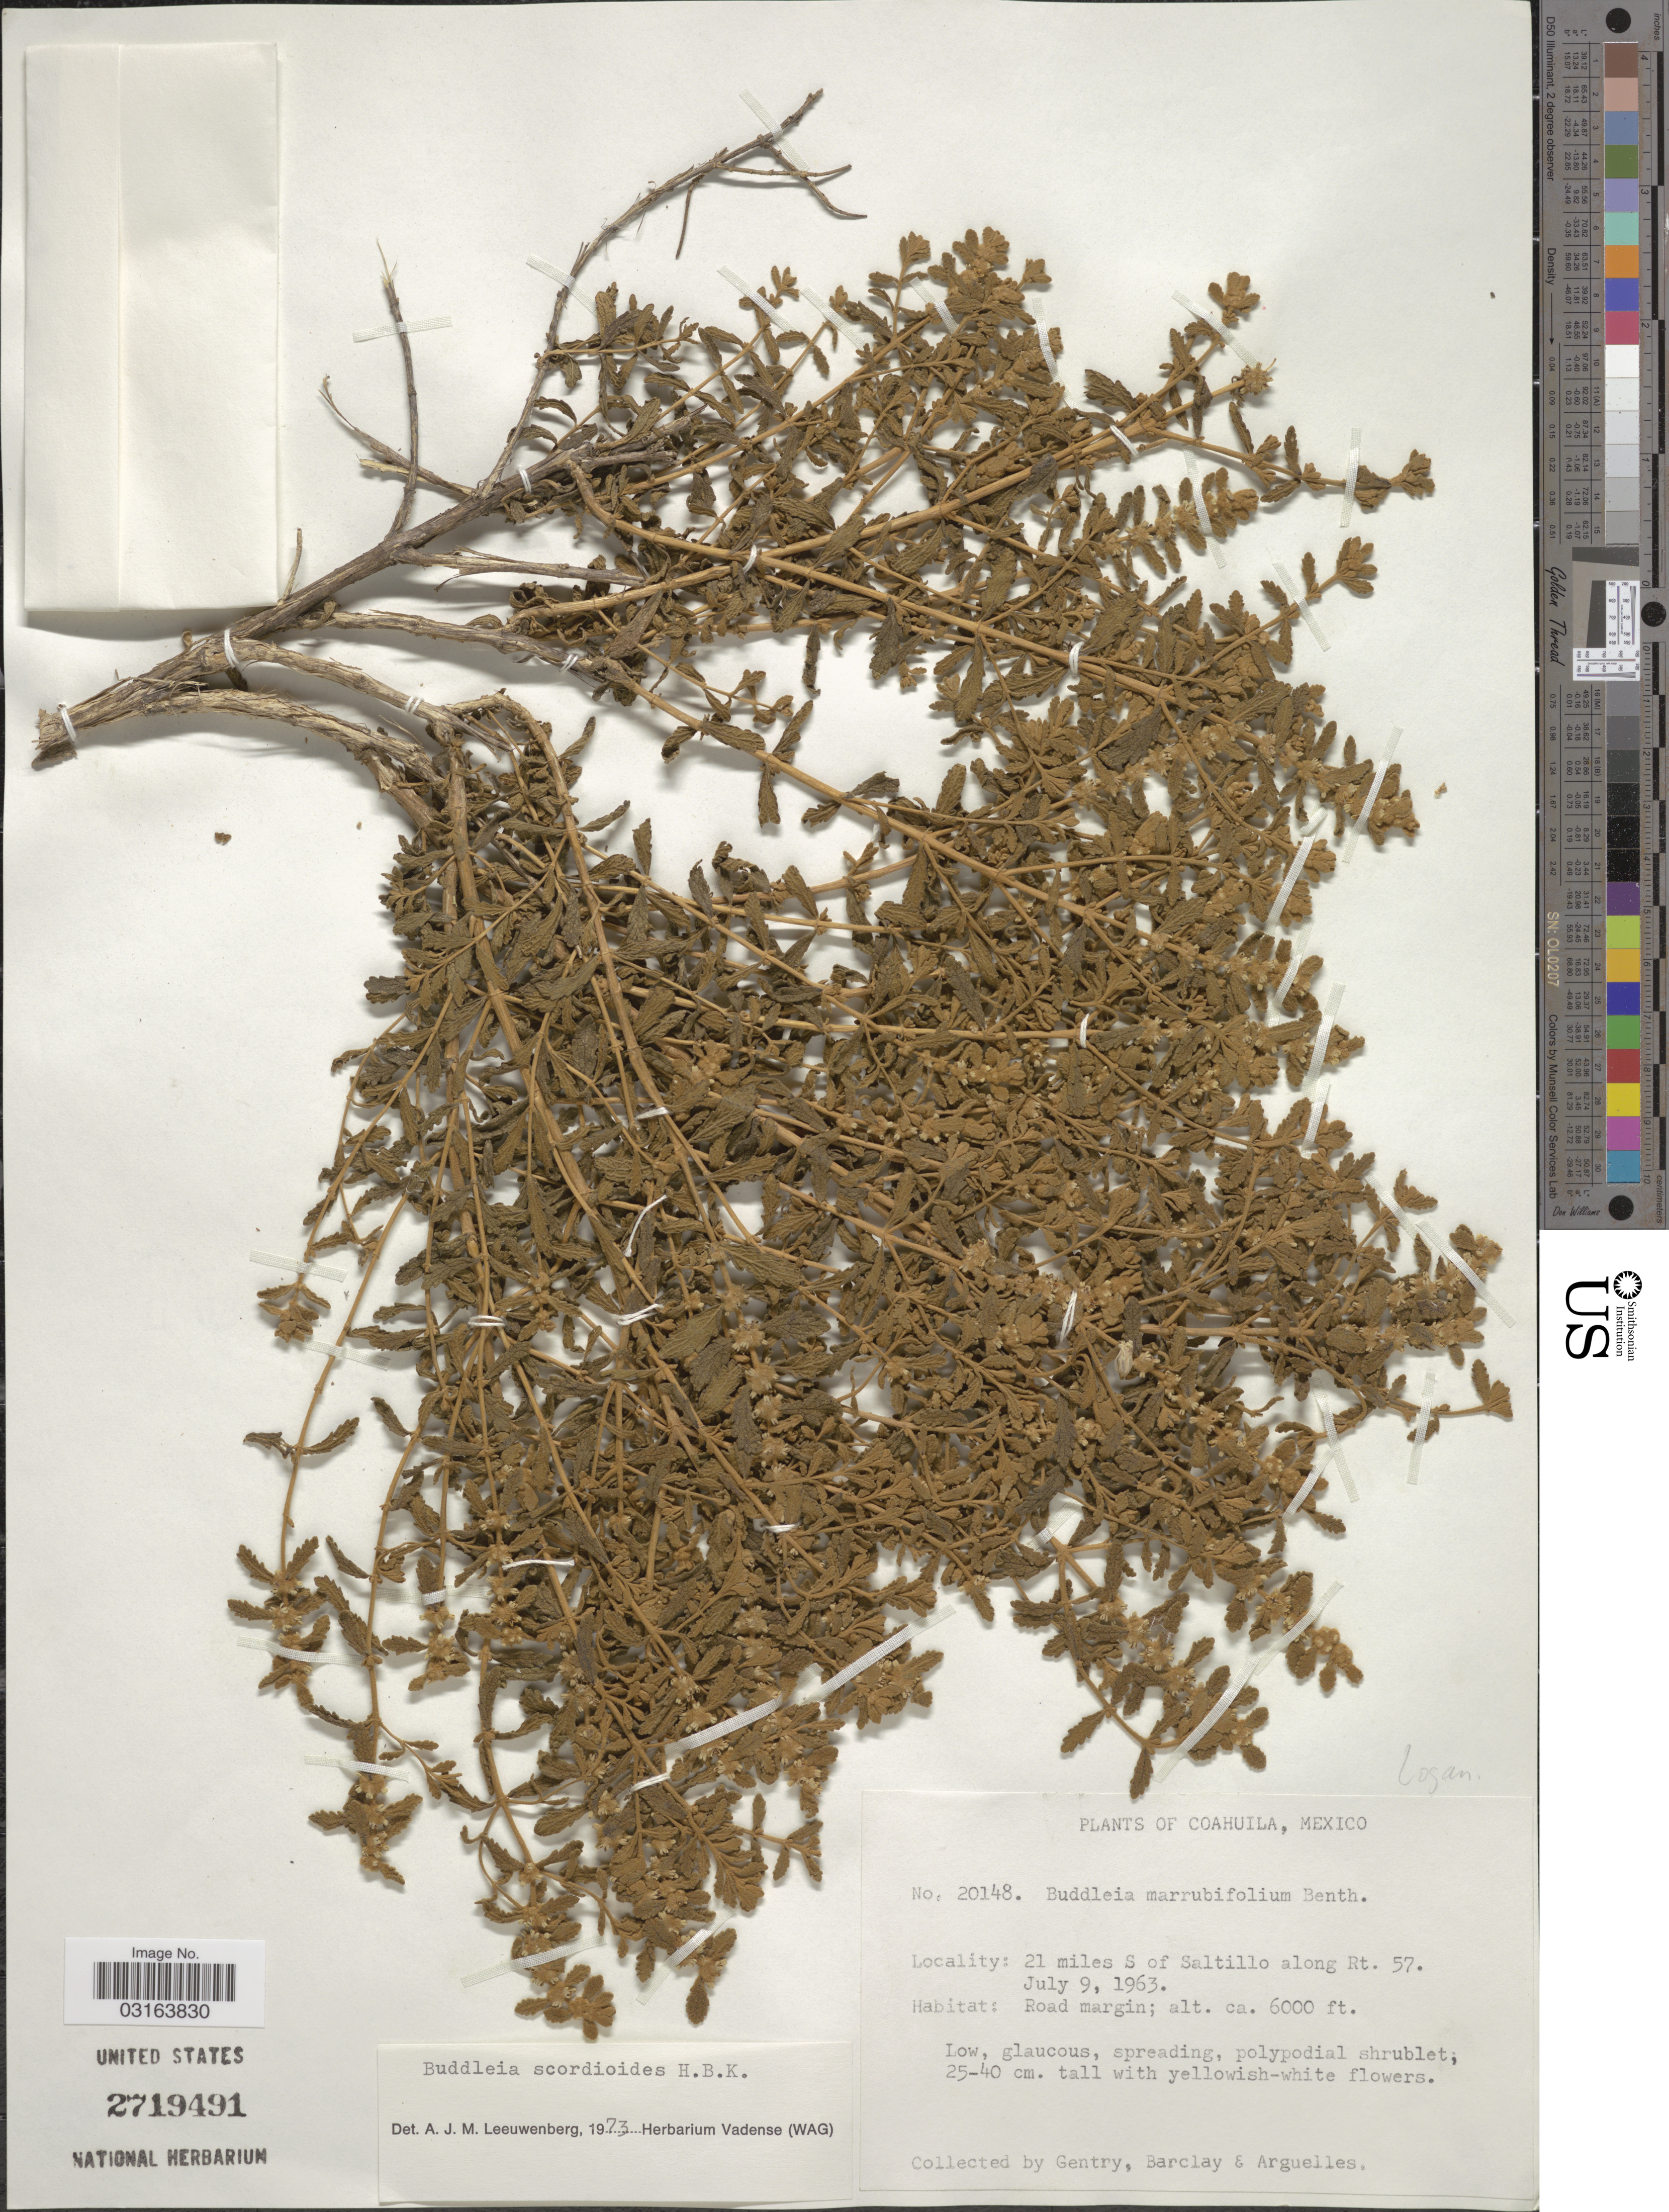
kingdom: Plantae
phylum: Tracheophyta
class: Magnoliopsida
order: Lamiales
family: Scrophulariaceae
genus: Buddleja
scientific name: Buddleja scordioides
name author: Kunth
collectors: Gentry, --, -- Barclay & Arguelles, --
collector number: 20148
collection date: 1963-07-09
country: Mexico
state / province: Coahuila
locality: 21 miles S of Saltillo along Rt. 57.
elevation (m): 1829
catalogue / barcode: US 2719491